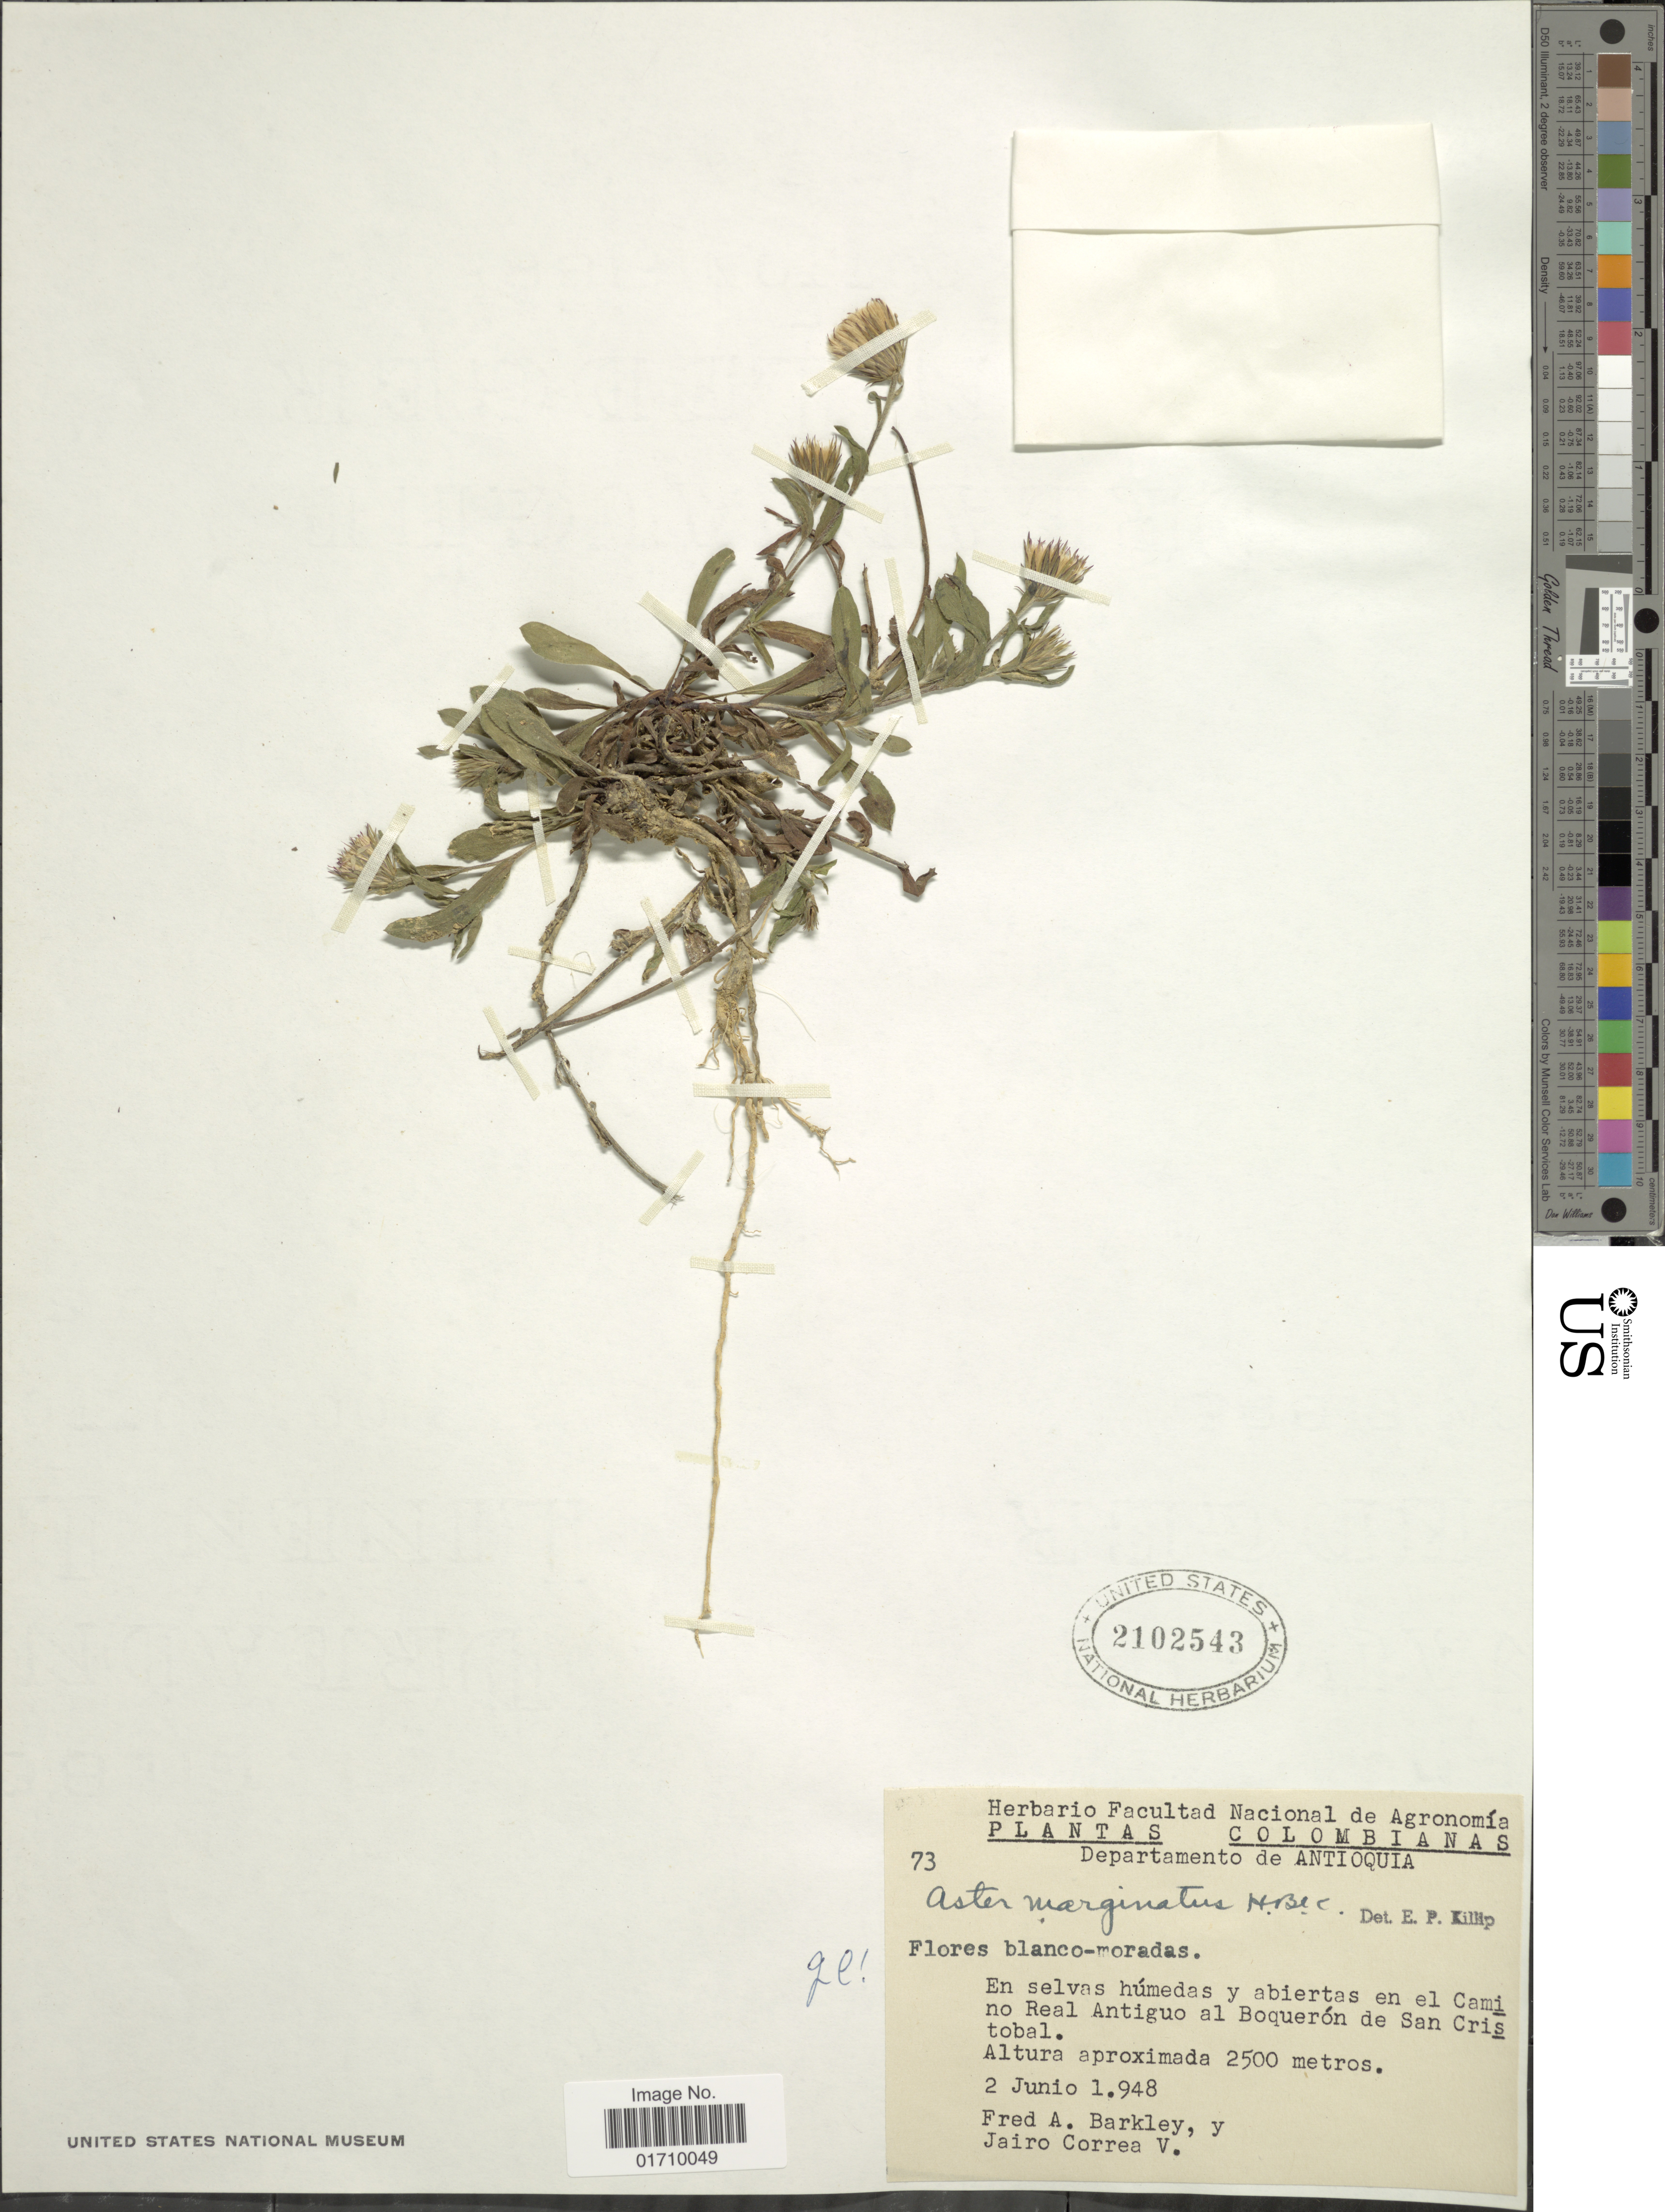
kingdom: Plantae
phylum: Tracheophyta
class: Magnoliopsida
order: Asterales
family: Asteraceae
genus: Noticastrum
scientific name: Noticastrum marginatum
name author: (Kunth) Cuatrec.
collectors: F. A. Barkley & J. Correa V.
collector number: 73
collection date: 1948-06-02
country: Colombia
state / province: Antioquia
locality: En el Camino Real Antiguo al Boqueron de San Cristobal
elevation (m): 2500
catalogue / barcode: US 2102543